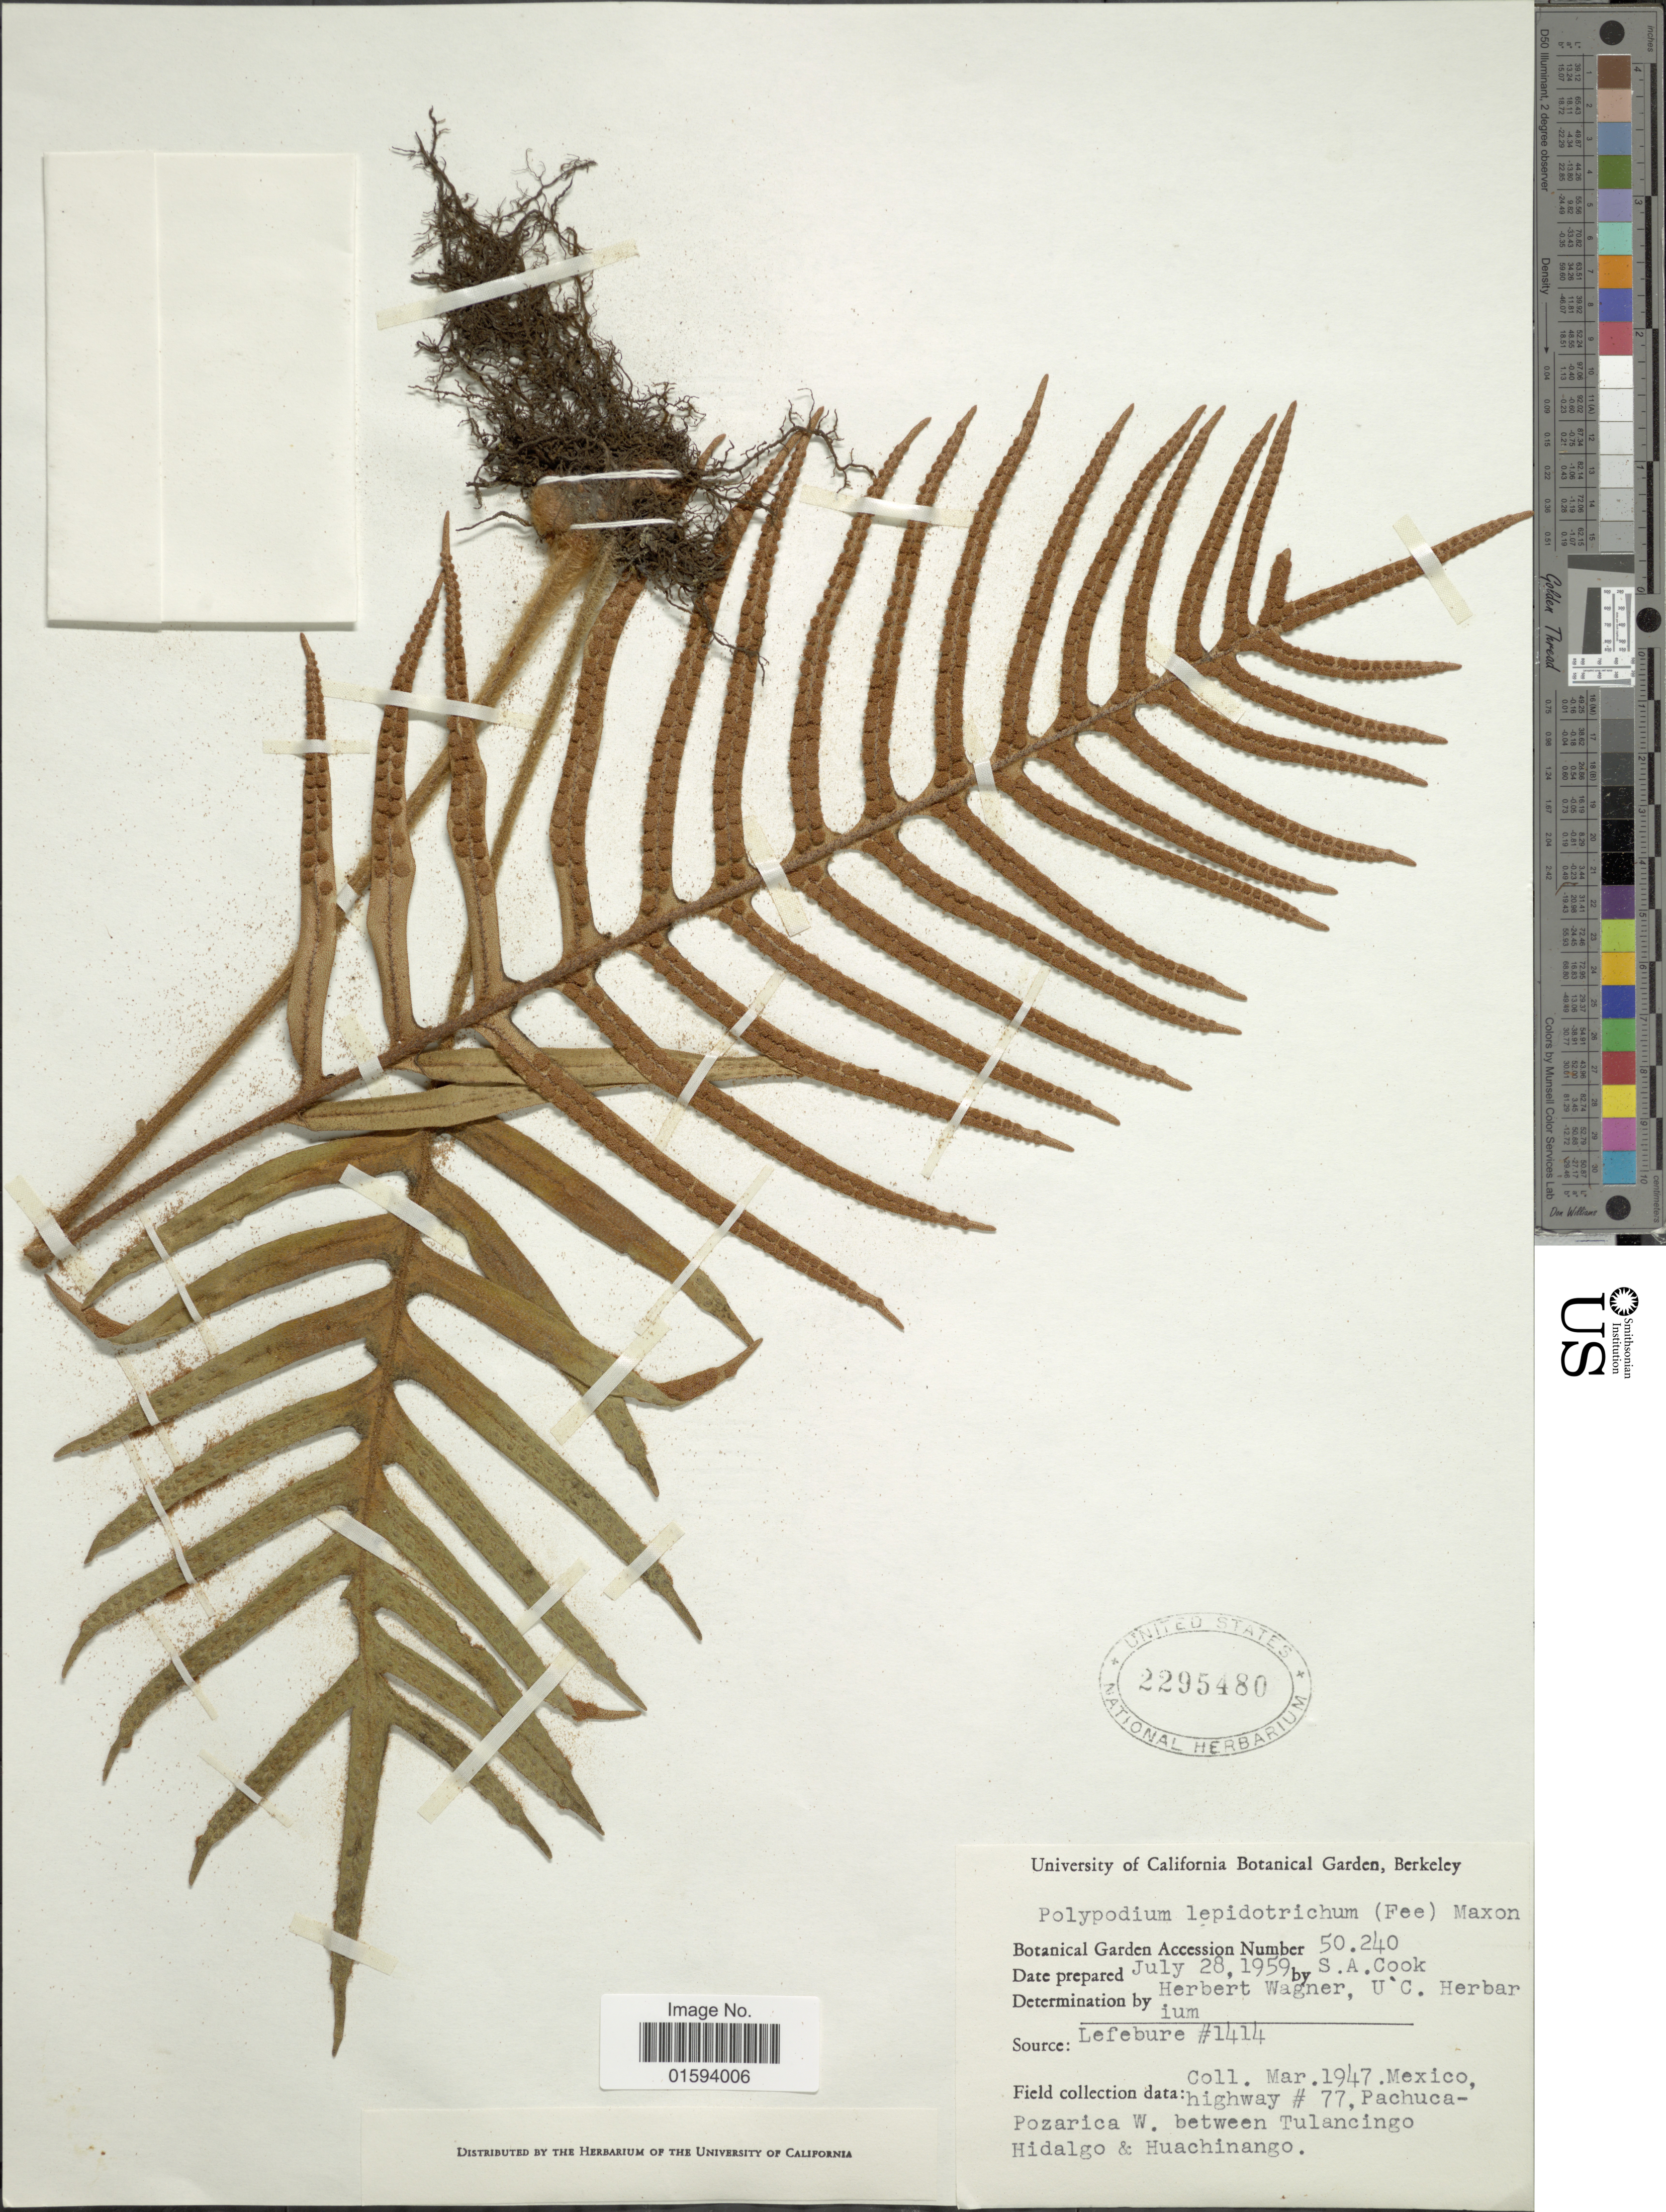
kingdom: Plantae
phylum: Tracheophyta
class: Polypodiopsida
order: Polypodiales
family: Polypodiaceae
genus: Polypodium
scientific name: Polypodium lepidotrichum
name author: (Fée) Maxon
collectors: S. A. Cook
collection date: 1959-07-28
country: United States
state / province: California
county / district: Alameda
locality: University of California Botanical Garden, Berkeley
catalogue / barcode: US 2295480